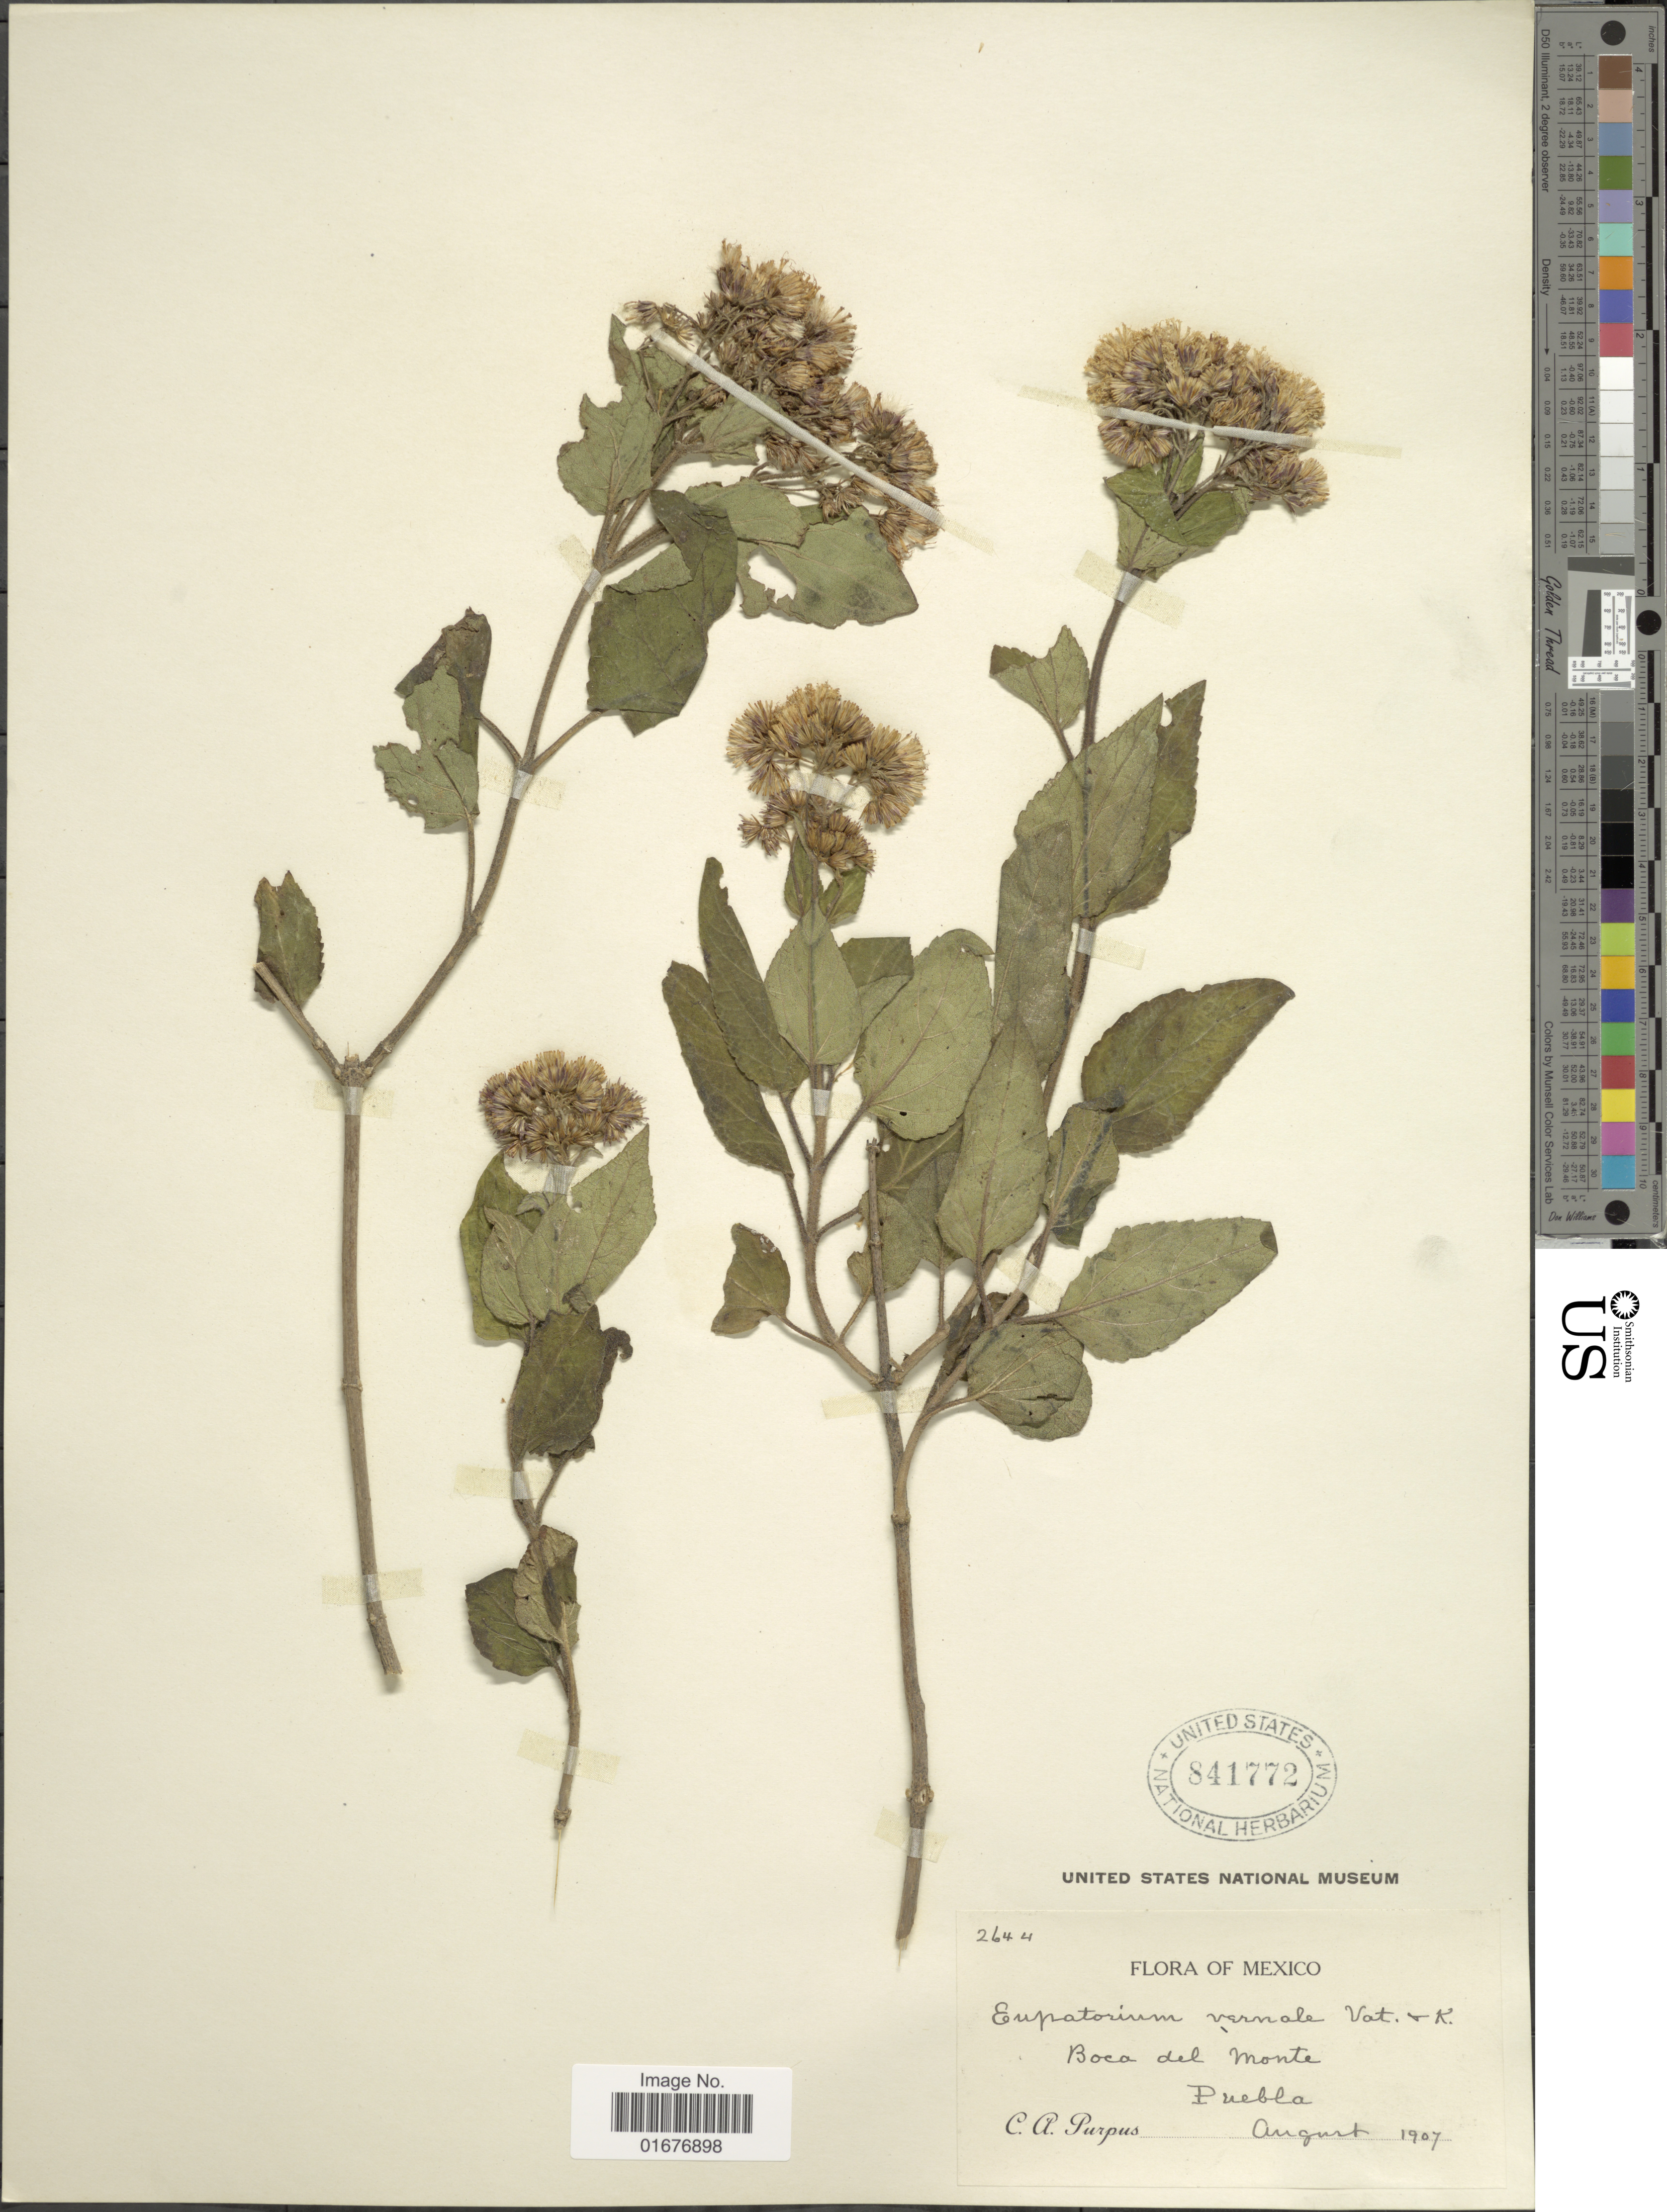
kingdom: Plantae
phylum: Tracheophyta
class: Magnoliopsida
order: Asterales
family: Asteraceae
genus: Ageratina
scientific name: Ageratina subpenninervia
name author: (Sch. Bip. ex Klatt) R.M. King & H. Rob.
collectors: C. A. Purpus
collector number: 2644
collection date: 1907-08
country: Mexico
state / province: Puebla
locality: Boca del Monte, Puebla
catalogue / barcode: US 841772